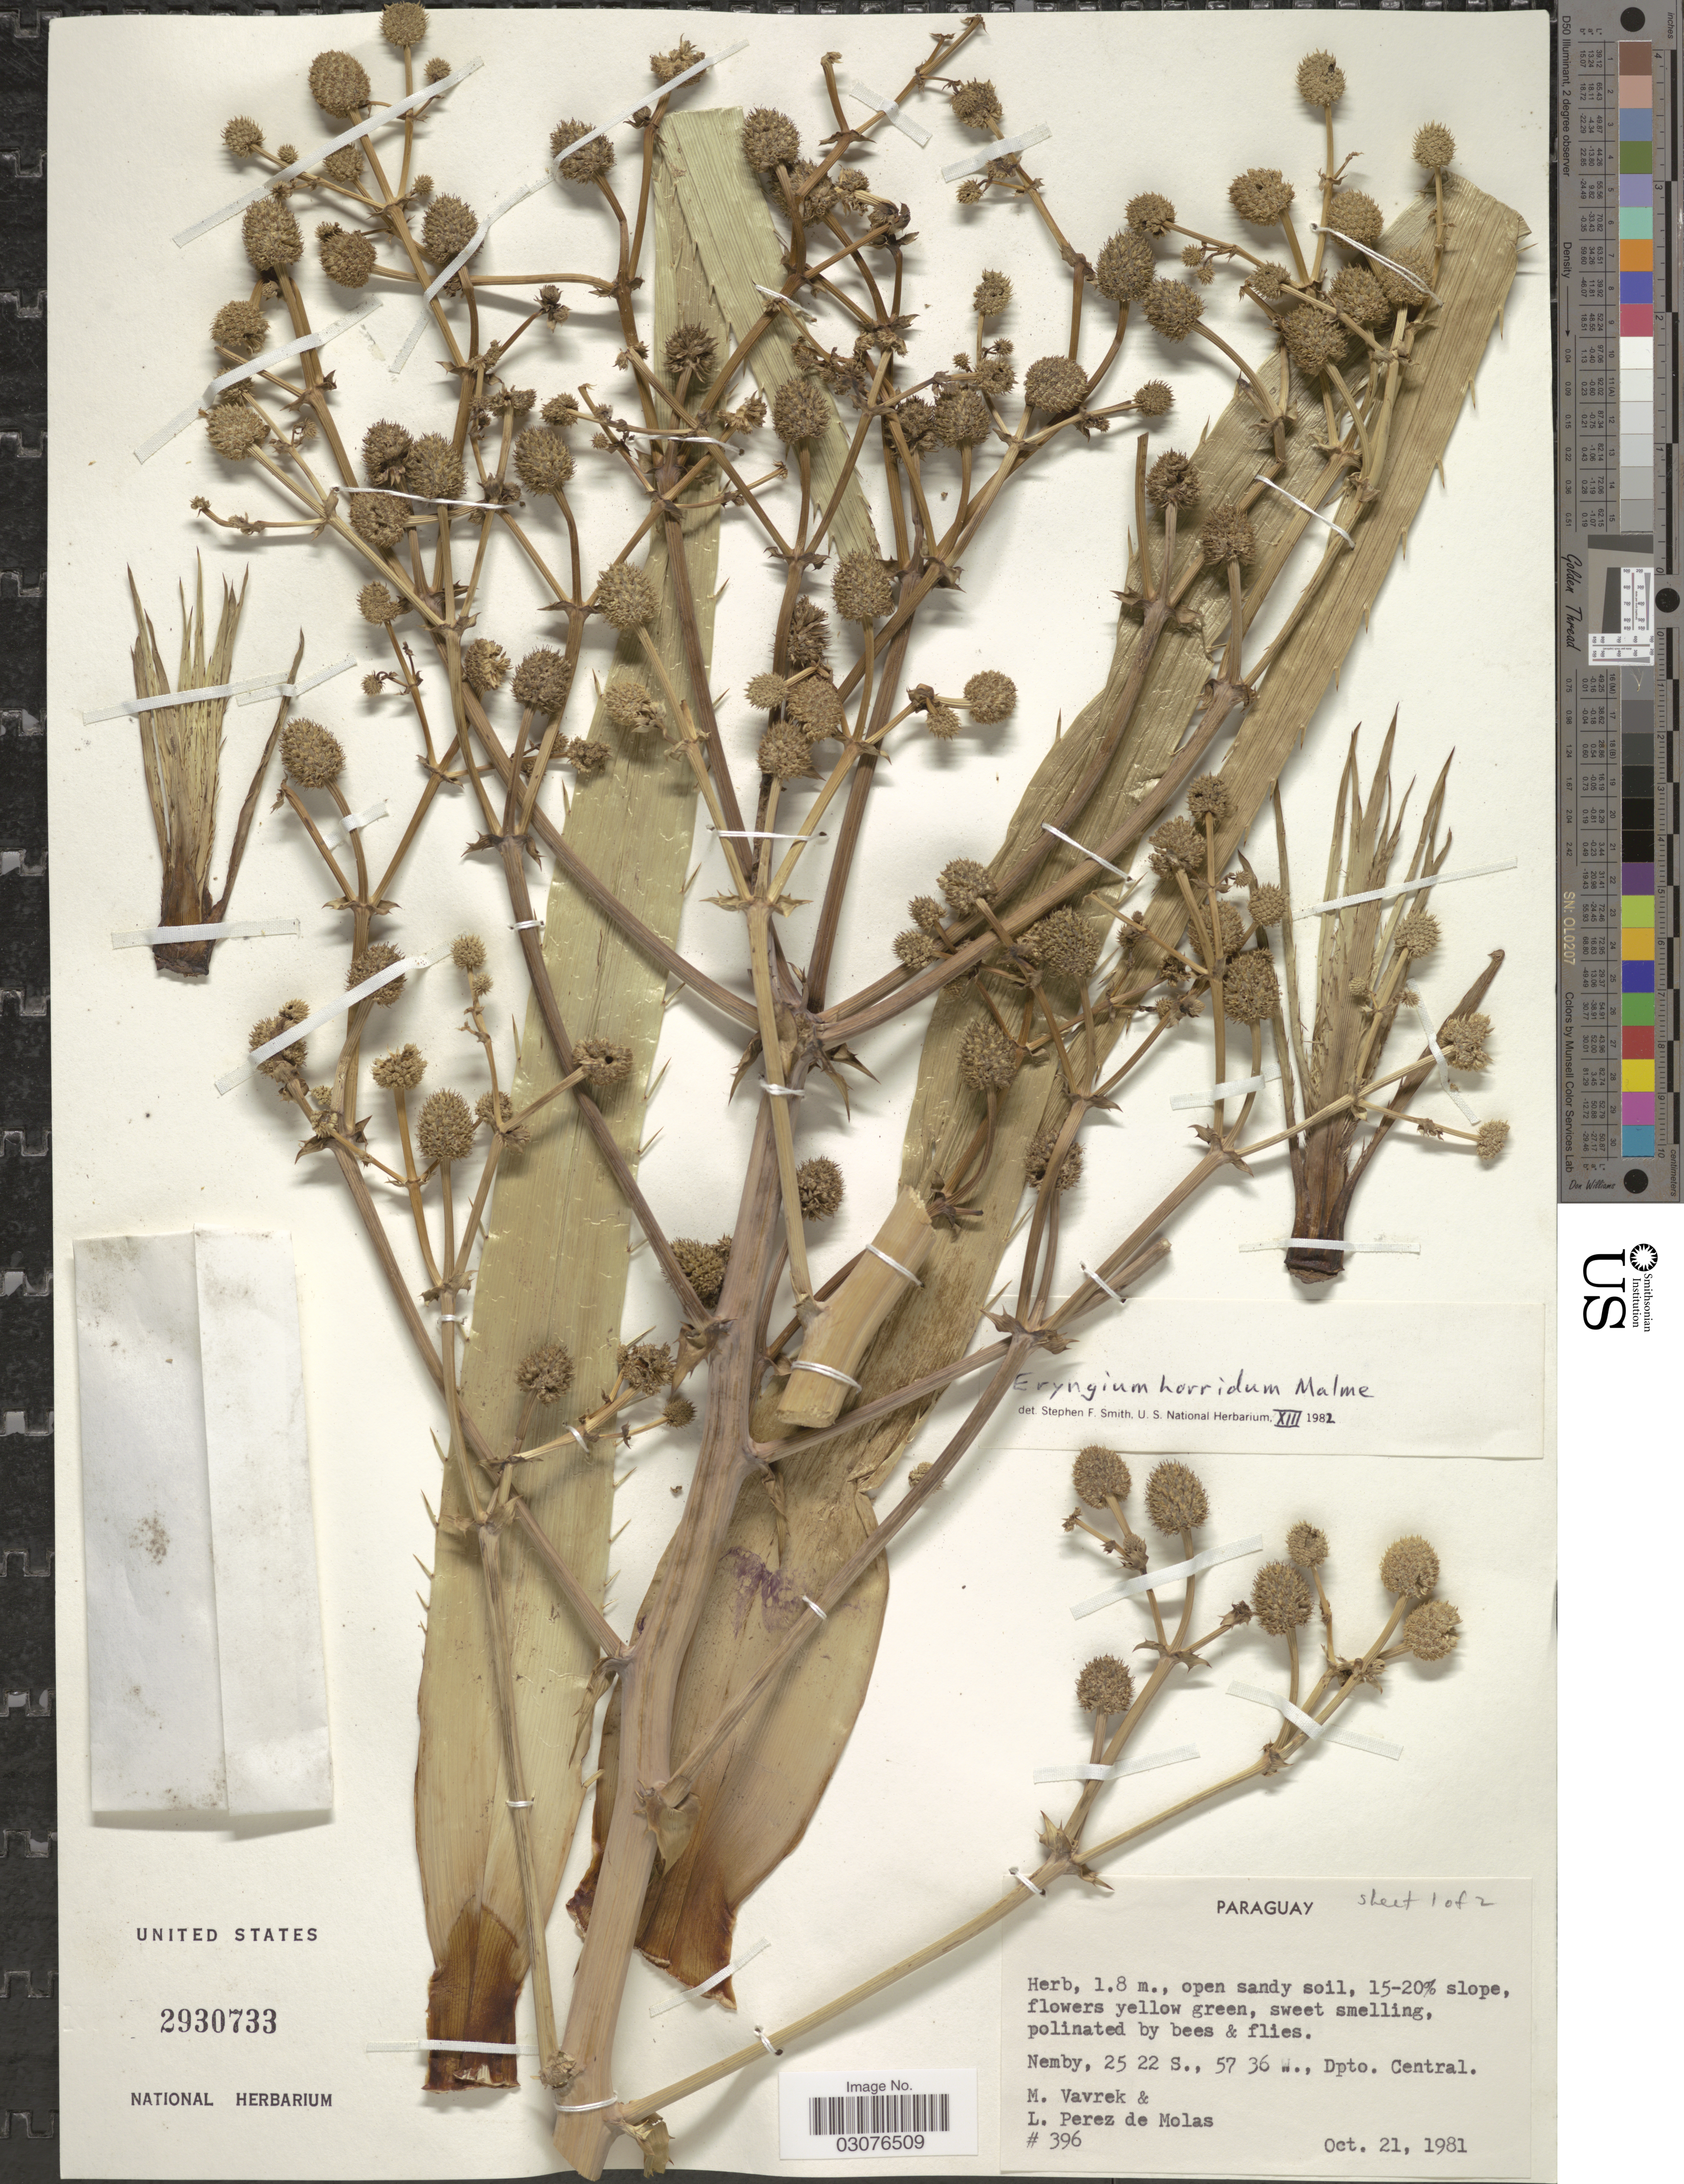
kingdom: Plantae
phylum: Tracheophyta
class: Magnoliopsida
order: Apiales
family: Apiaceae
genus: Eryngium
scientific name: Eryngium horridum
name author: Malme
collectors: M. Vavrek & L. Perez de Molas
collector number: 396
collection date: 1981-10-21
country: Paraguay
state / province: Central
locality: Nemby, Dpto. Central.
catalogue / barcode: US 2930733